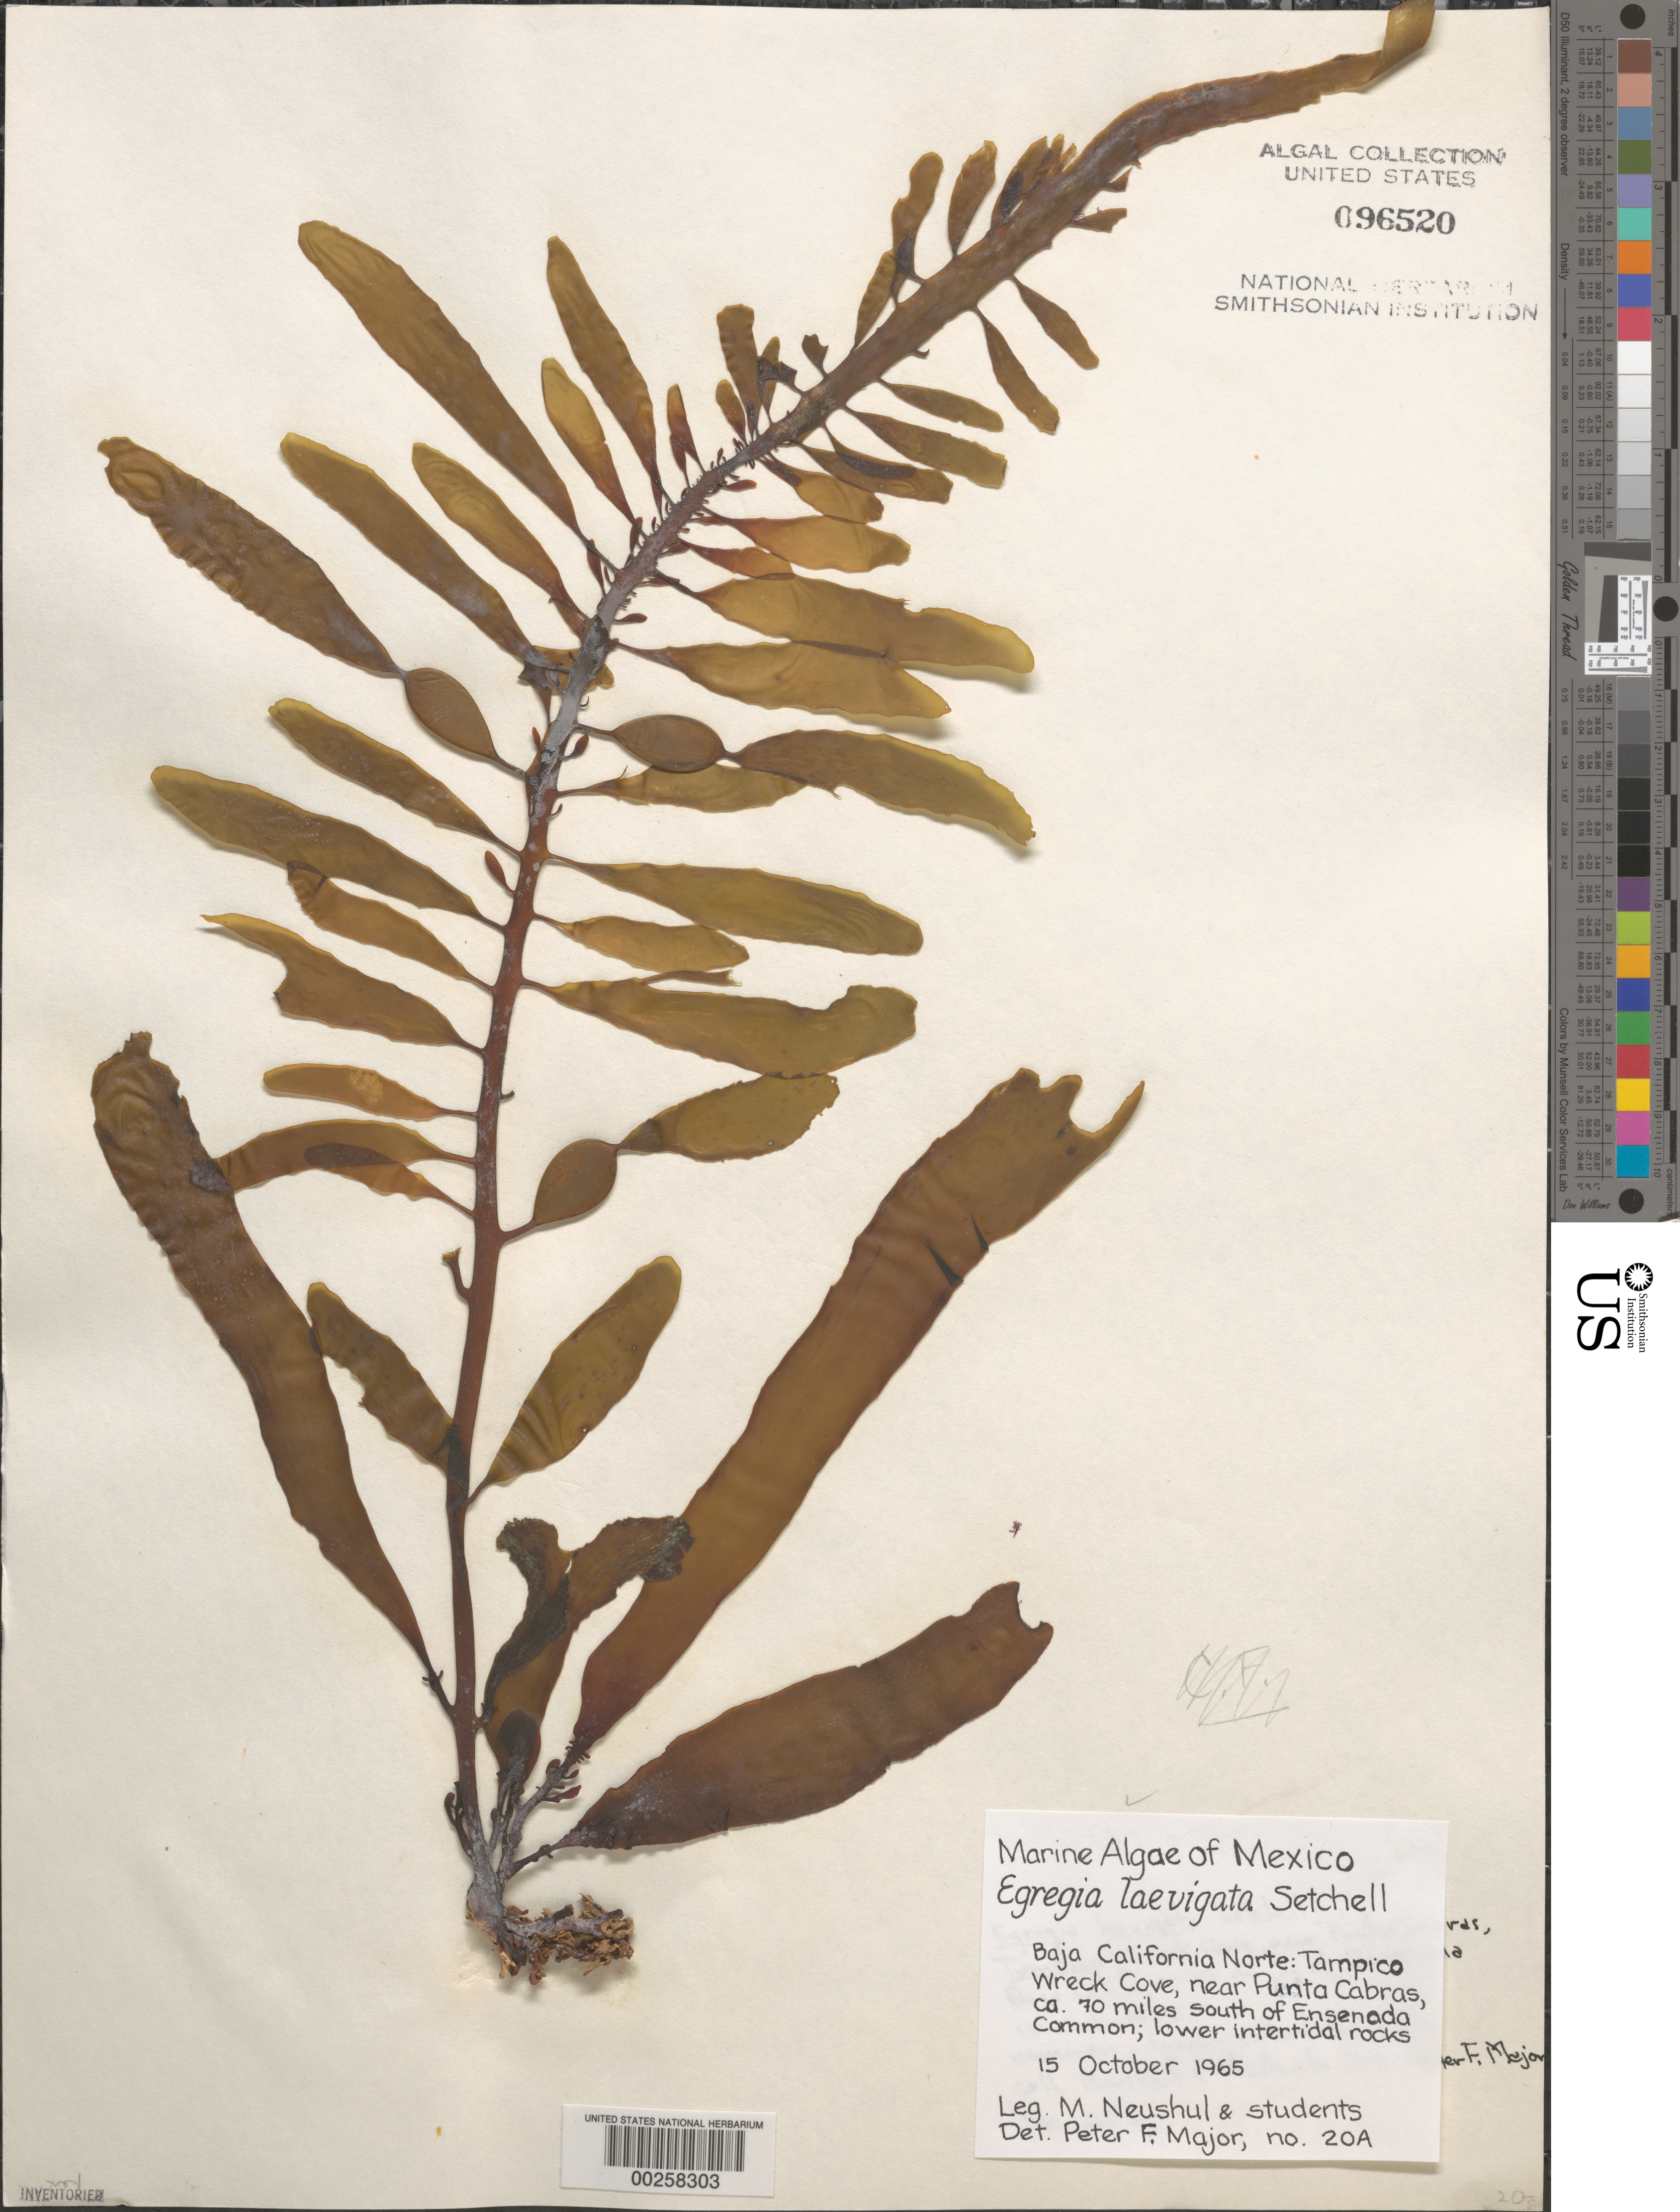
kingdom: Chromista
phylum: Ochrophyta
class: Phaeophyceae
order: Laminariales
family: Lessoniaceae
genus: Egregia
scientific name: Egregia menziesii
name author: (Turner) Aresch.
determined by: Algae name updating Project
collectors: M. Neushul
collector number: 20a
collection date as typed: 15 Oct 1965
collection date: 1965-10-15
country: Mexico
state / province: Baja California Norte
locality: Tampico Wreck Cove, near Punta Cabras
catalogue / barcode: US 96520